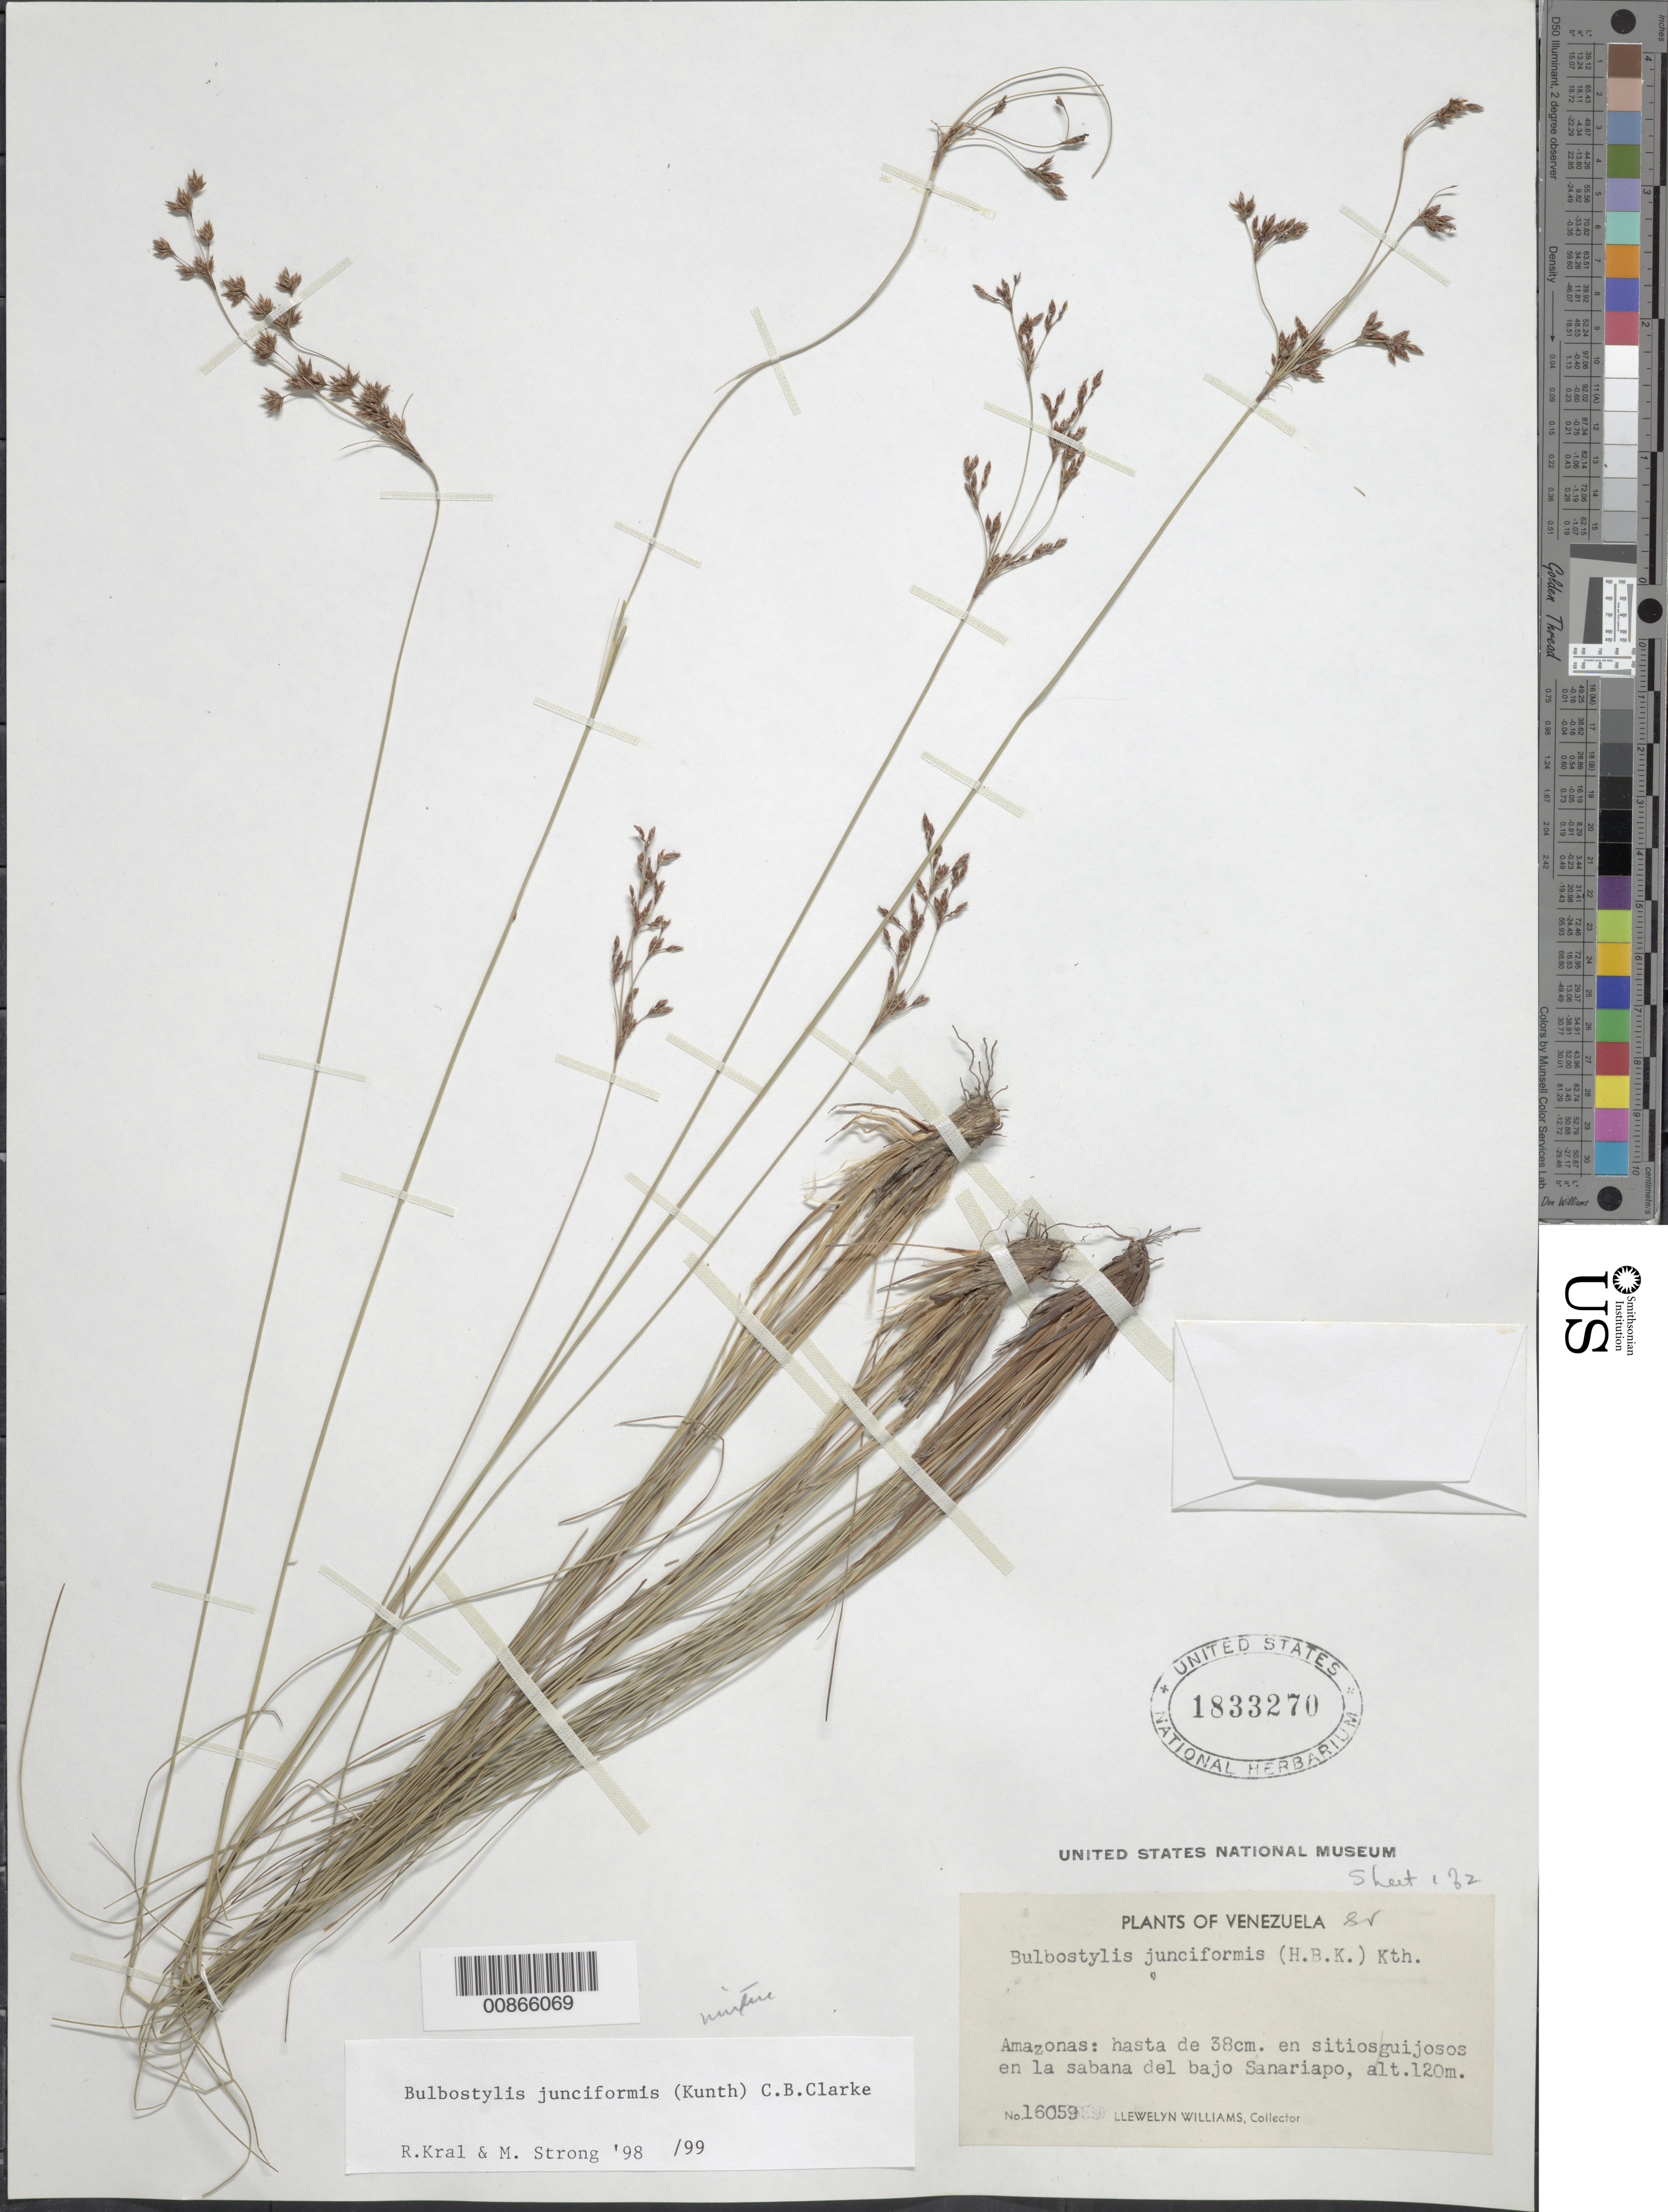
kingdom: Plantae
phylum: Tracheophyta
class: Liliopsida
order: Poales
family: Cyperaceae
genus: Bulbostylis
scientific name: Bulbostylis junciformis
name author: (Kunth) C.B. Clarke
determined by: Kral, R.; Strong, M. T.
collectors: Ll. Williams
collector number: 16059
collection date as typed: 6-Jul-42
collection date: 1942-07-06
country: Venezuela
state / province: Amazonas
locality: Bajo Sanariapo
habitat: Sitios guijosos en la sabana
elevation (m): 120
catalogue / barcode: US 1833270